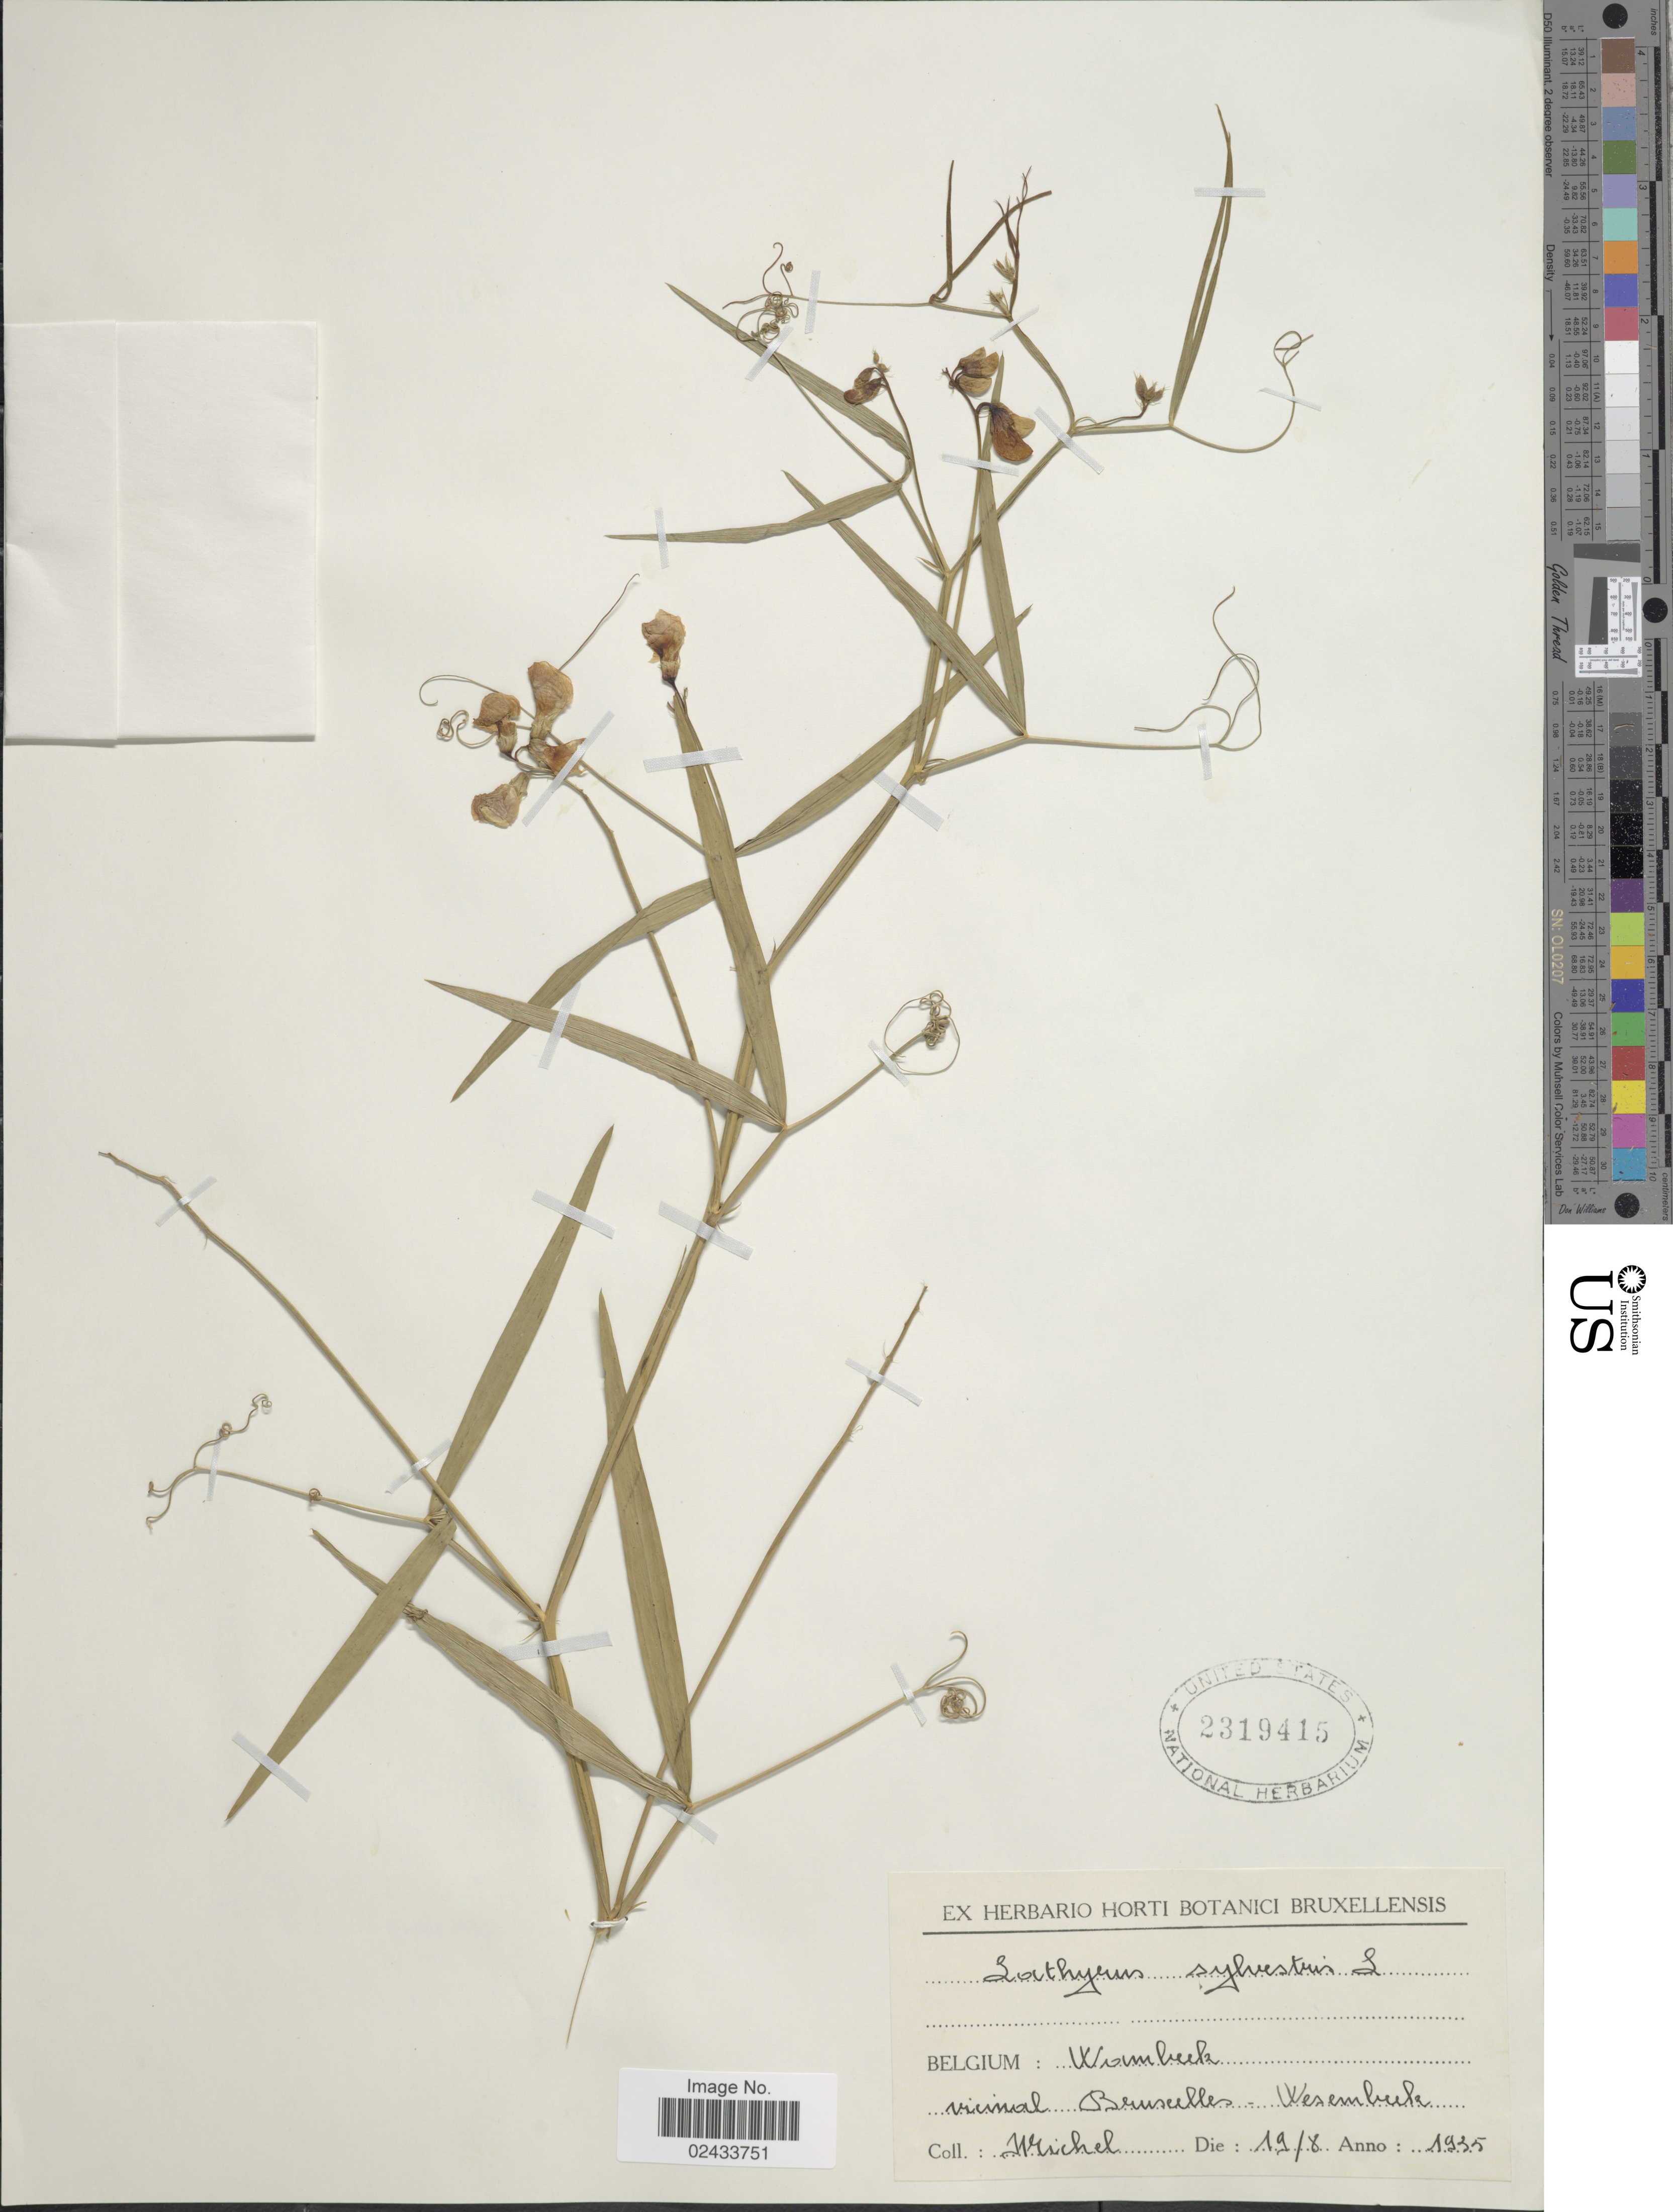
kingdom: Plantae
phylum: Tracheophyta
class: Magnoliopsida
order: Fabales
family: Fabaceae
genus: Lathyrus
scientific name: Lathyrus sylvestris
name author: L.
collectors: -. Michel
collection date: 1935-08-19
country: Belgium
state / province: Brussels, Capital District of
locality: Wombeek, vicinol Brusulles - Wesembeek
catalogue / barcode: US 2319415